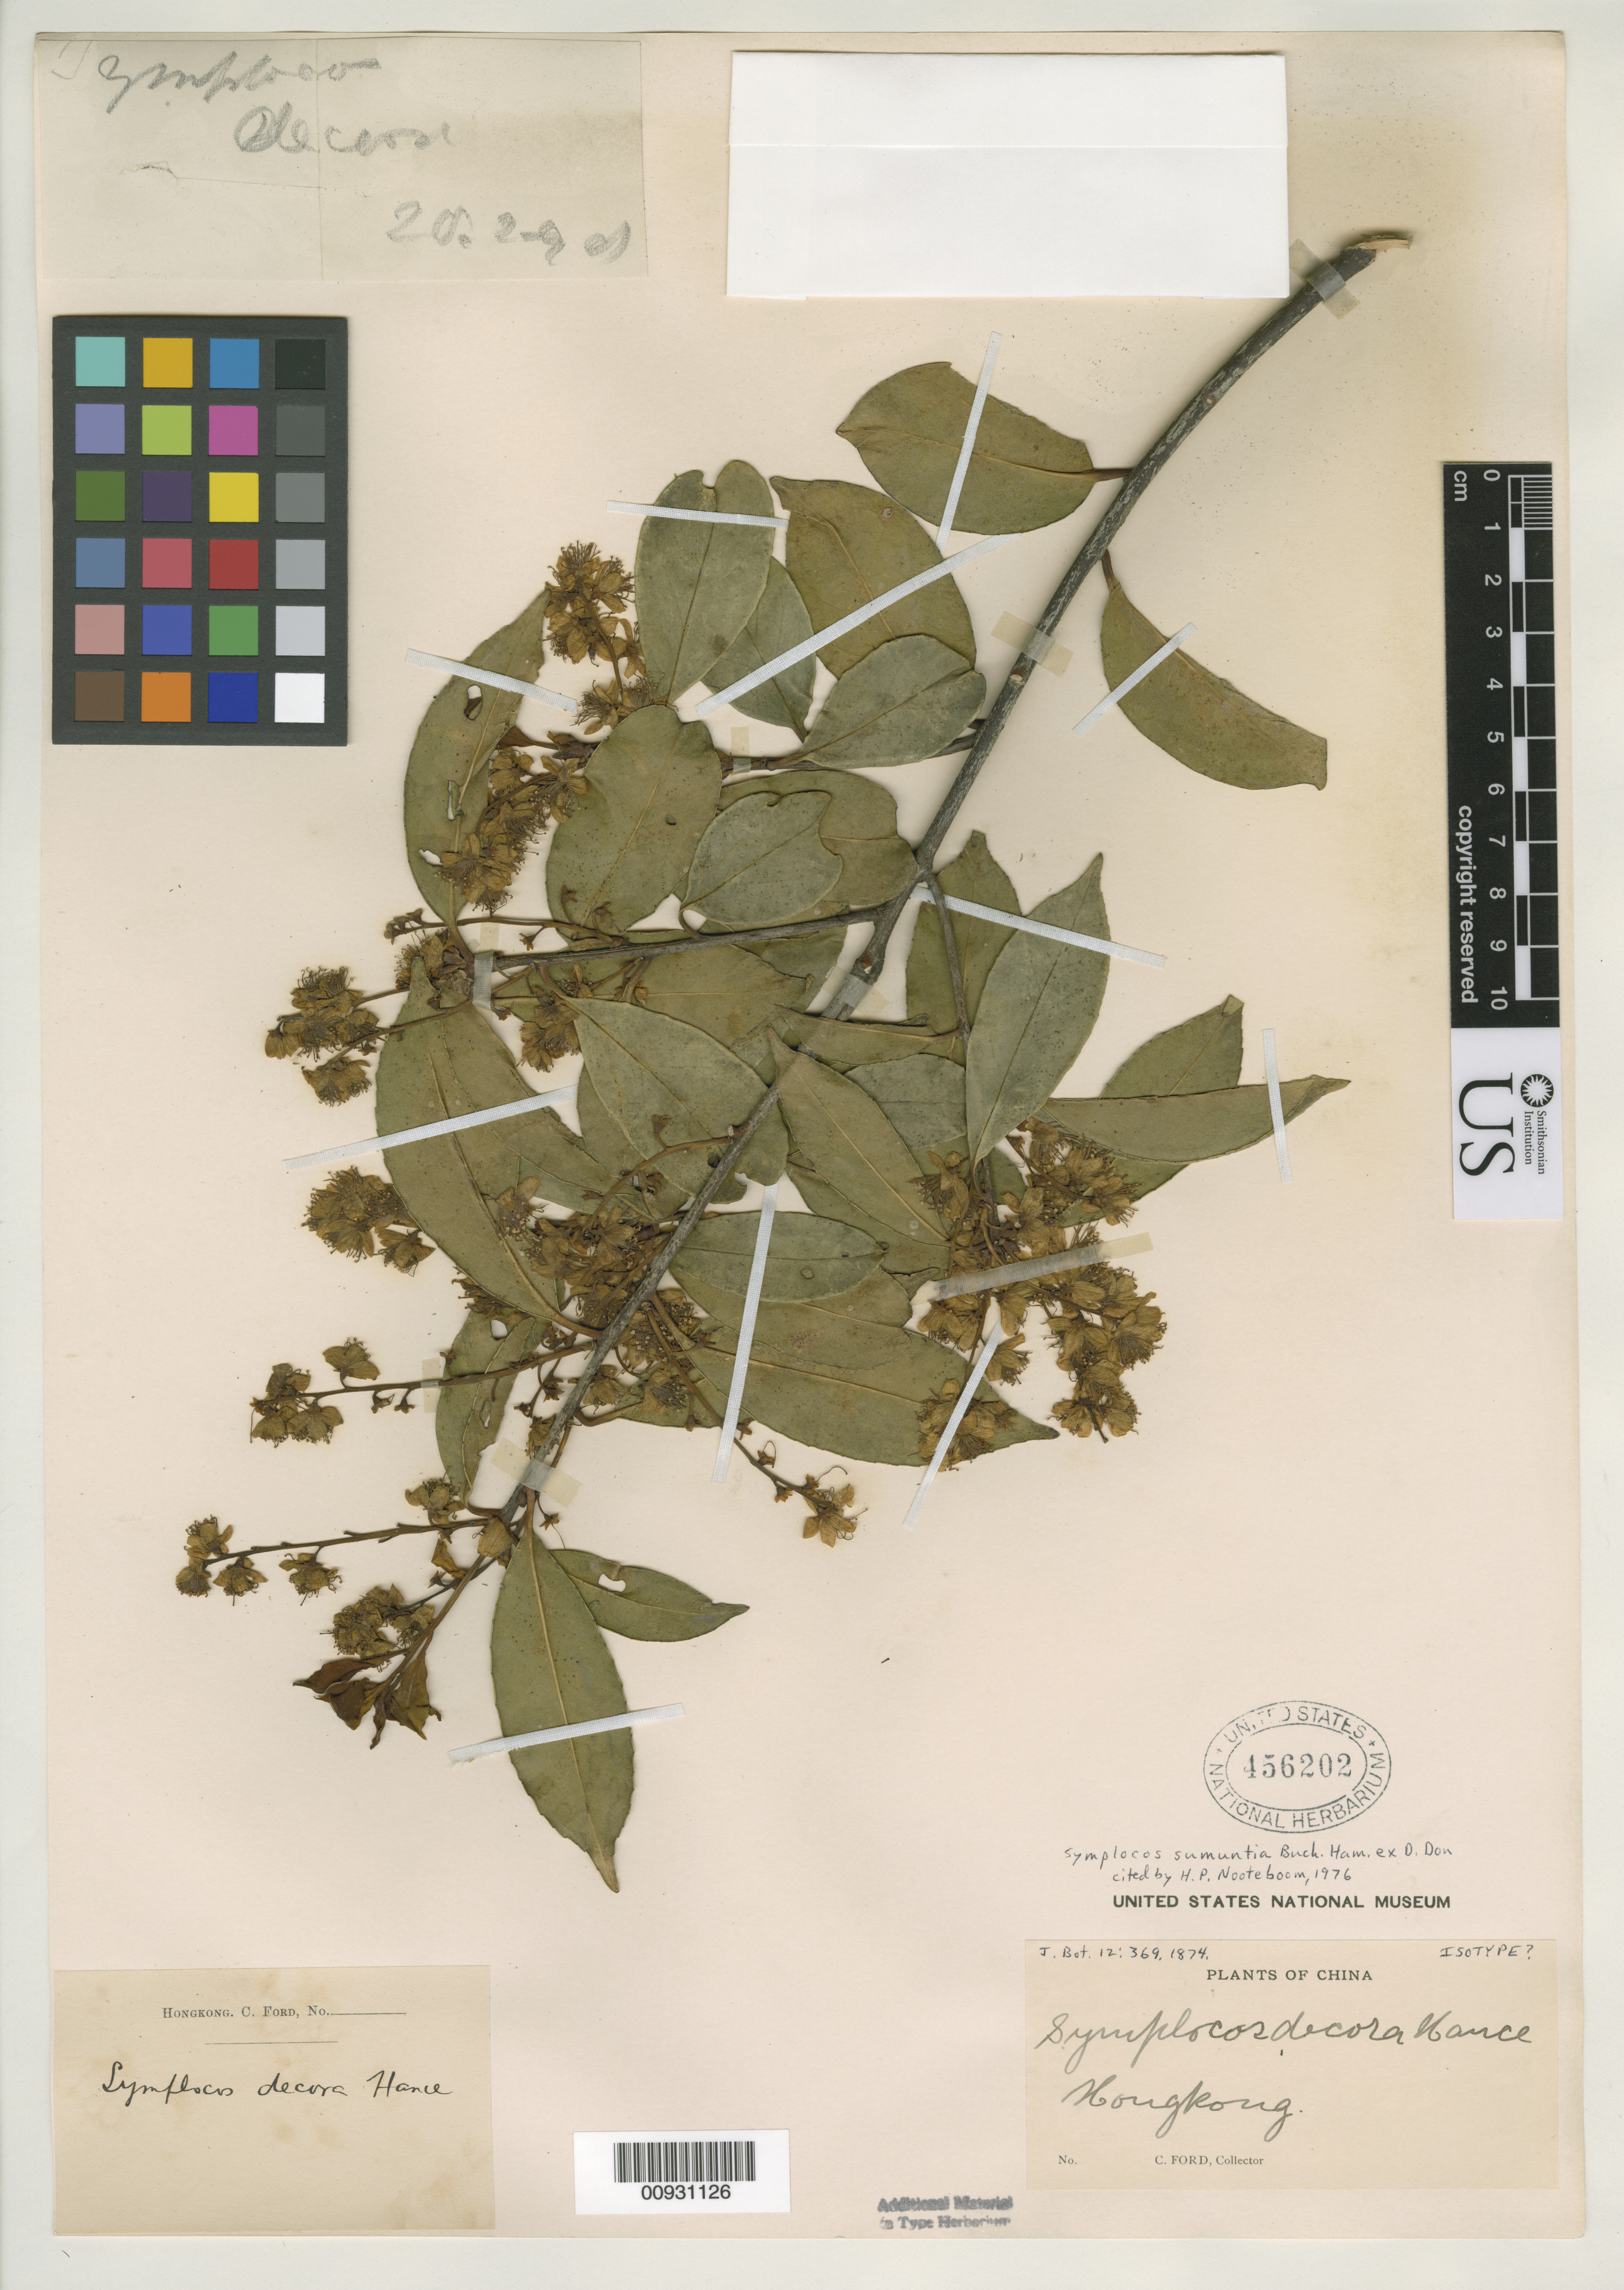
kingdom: Plantae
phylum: Tracheophyta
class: Magnoliopsida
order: Ericales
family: Symplocaceae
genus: Symplocos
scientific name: Symplocos decora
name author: Hance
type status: Isotype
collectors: C. Ford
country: China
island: Hong Kong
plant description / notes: Cited by Nooteboom, H.P., 1976.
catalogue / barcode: US 456202